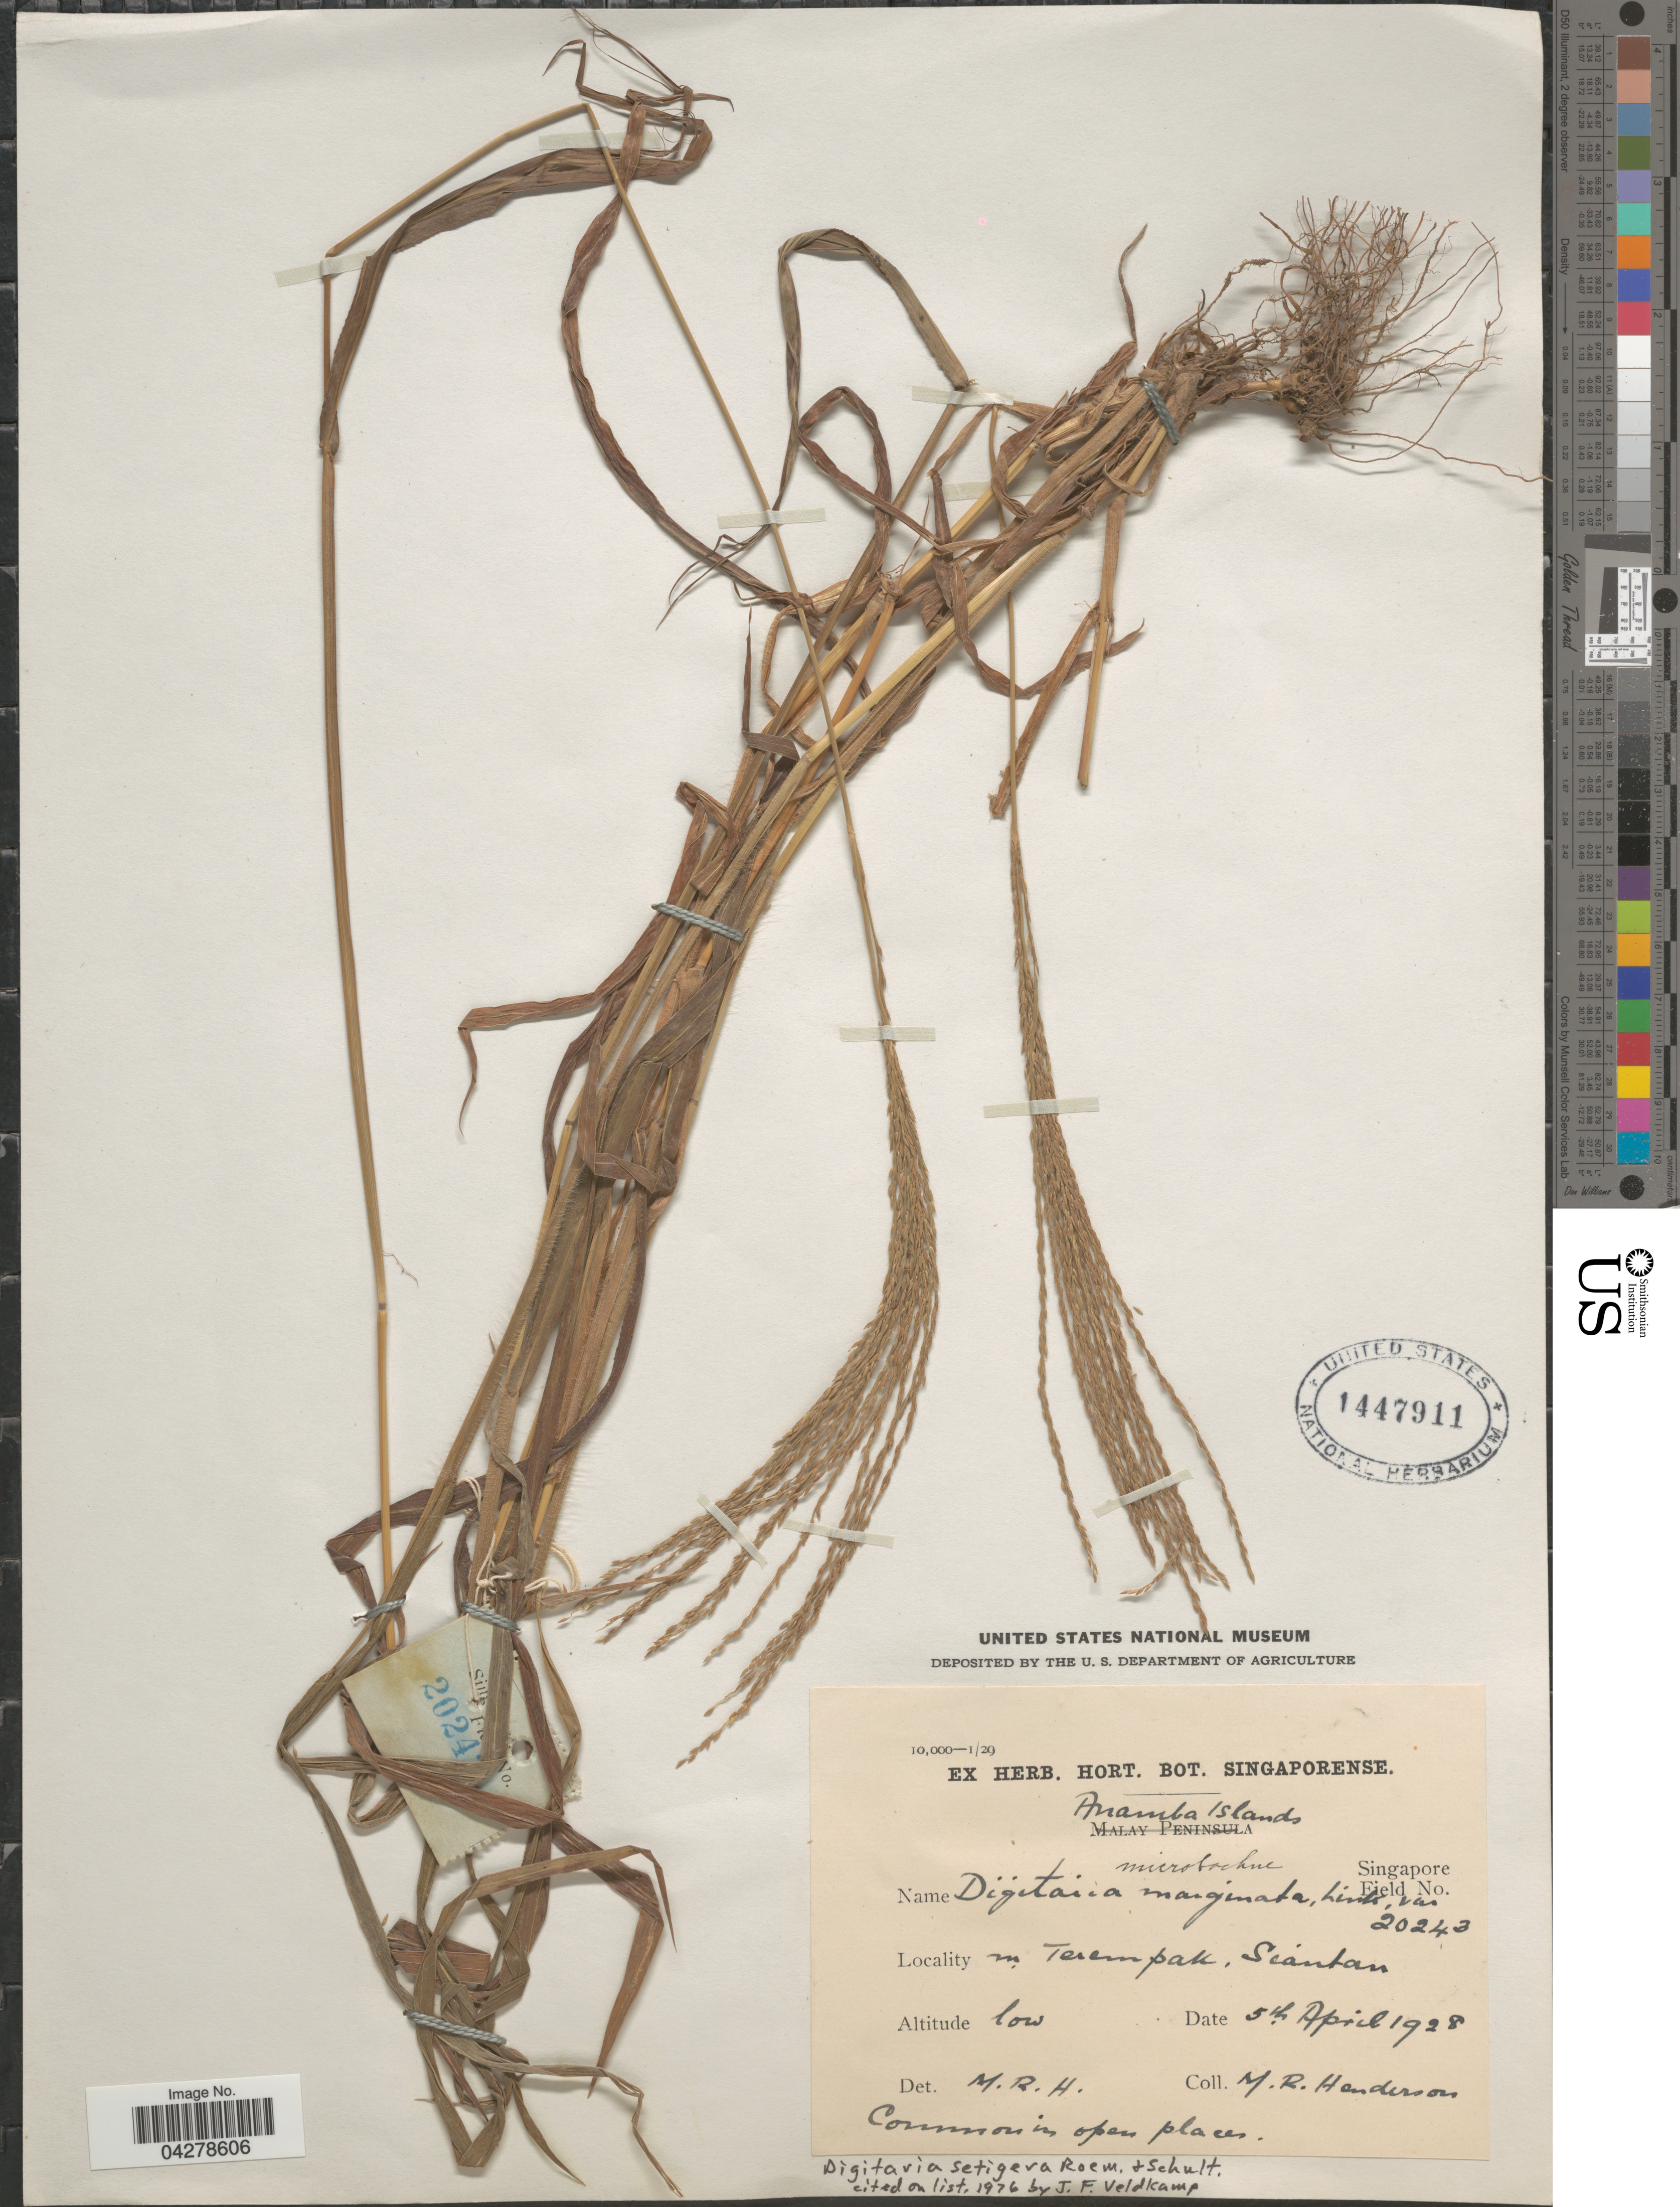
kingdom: Plantae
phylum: Tracheophyta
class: Liliopsida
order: Poales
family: Poaceae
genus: Digitaria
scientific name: Digitaria setigera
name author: Roth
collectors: M. Henderson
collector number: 20243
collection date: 1928-04-05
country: Indonesia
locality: Anamba Islands. In Terempak, Siantan. Common in open places.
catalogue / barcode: US 1447911